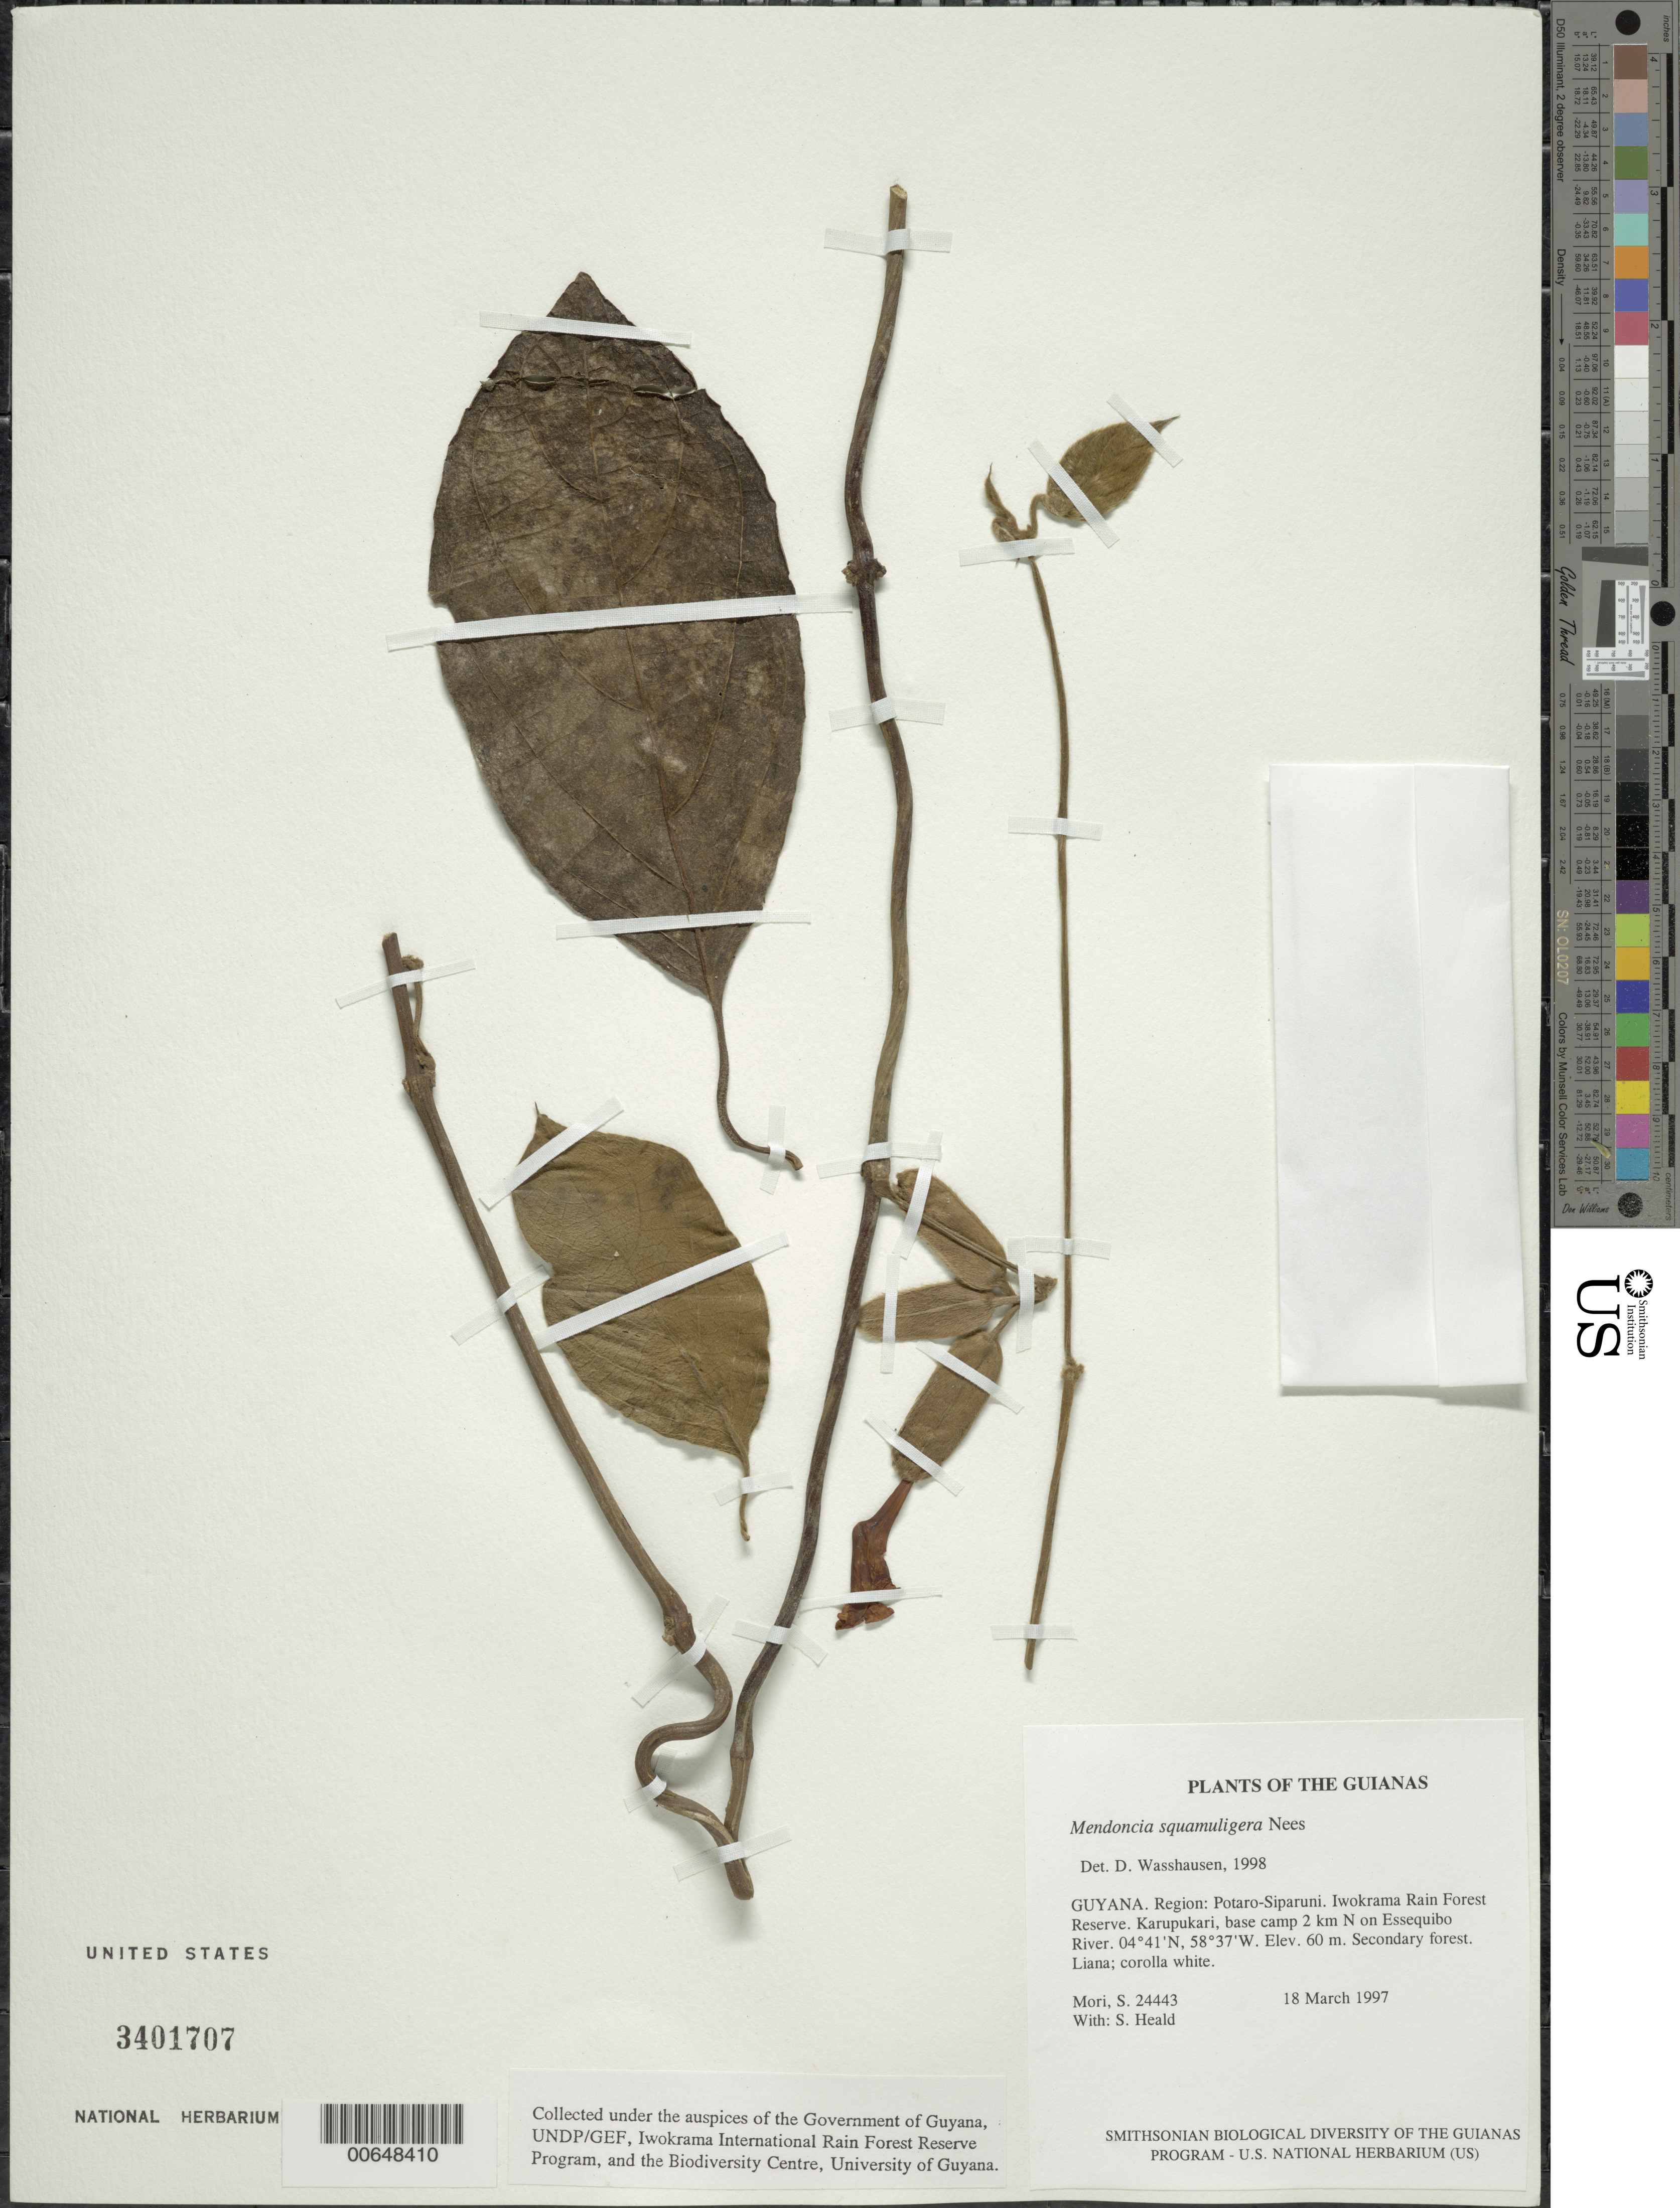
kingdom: Plantae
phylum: Tracheophyta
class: Magnoliopsida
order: Lamiales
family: Acanthaceae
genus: Mendoncia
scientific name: Mendoncia squamuligera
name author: Nees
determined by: Wasshausen, Dieter C., (BOT), Smithsonian Institution - National Museum of Natural History (UNITED STATES)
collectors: S. Mori & S. Heald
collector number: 24443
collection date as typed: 18 March 1997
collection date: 1997-03-18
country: Guyana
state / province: Potaro-Siparuni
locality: Iwokrama Rain Forest Reserve. Karupukari, base camp 2 km N on Essequibo River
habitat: Secondary forest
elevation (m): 60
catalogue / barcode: US 3401707